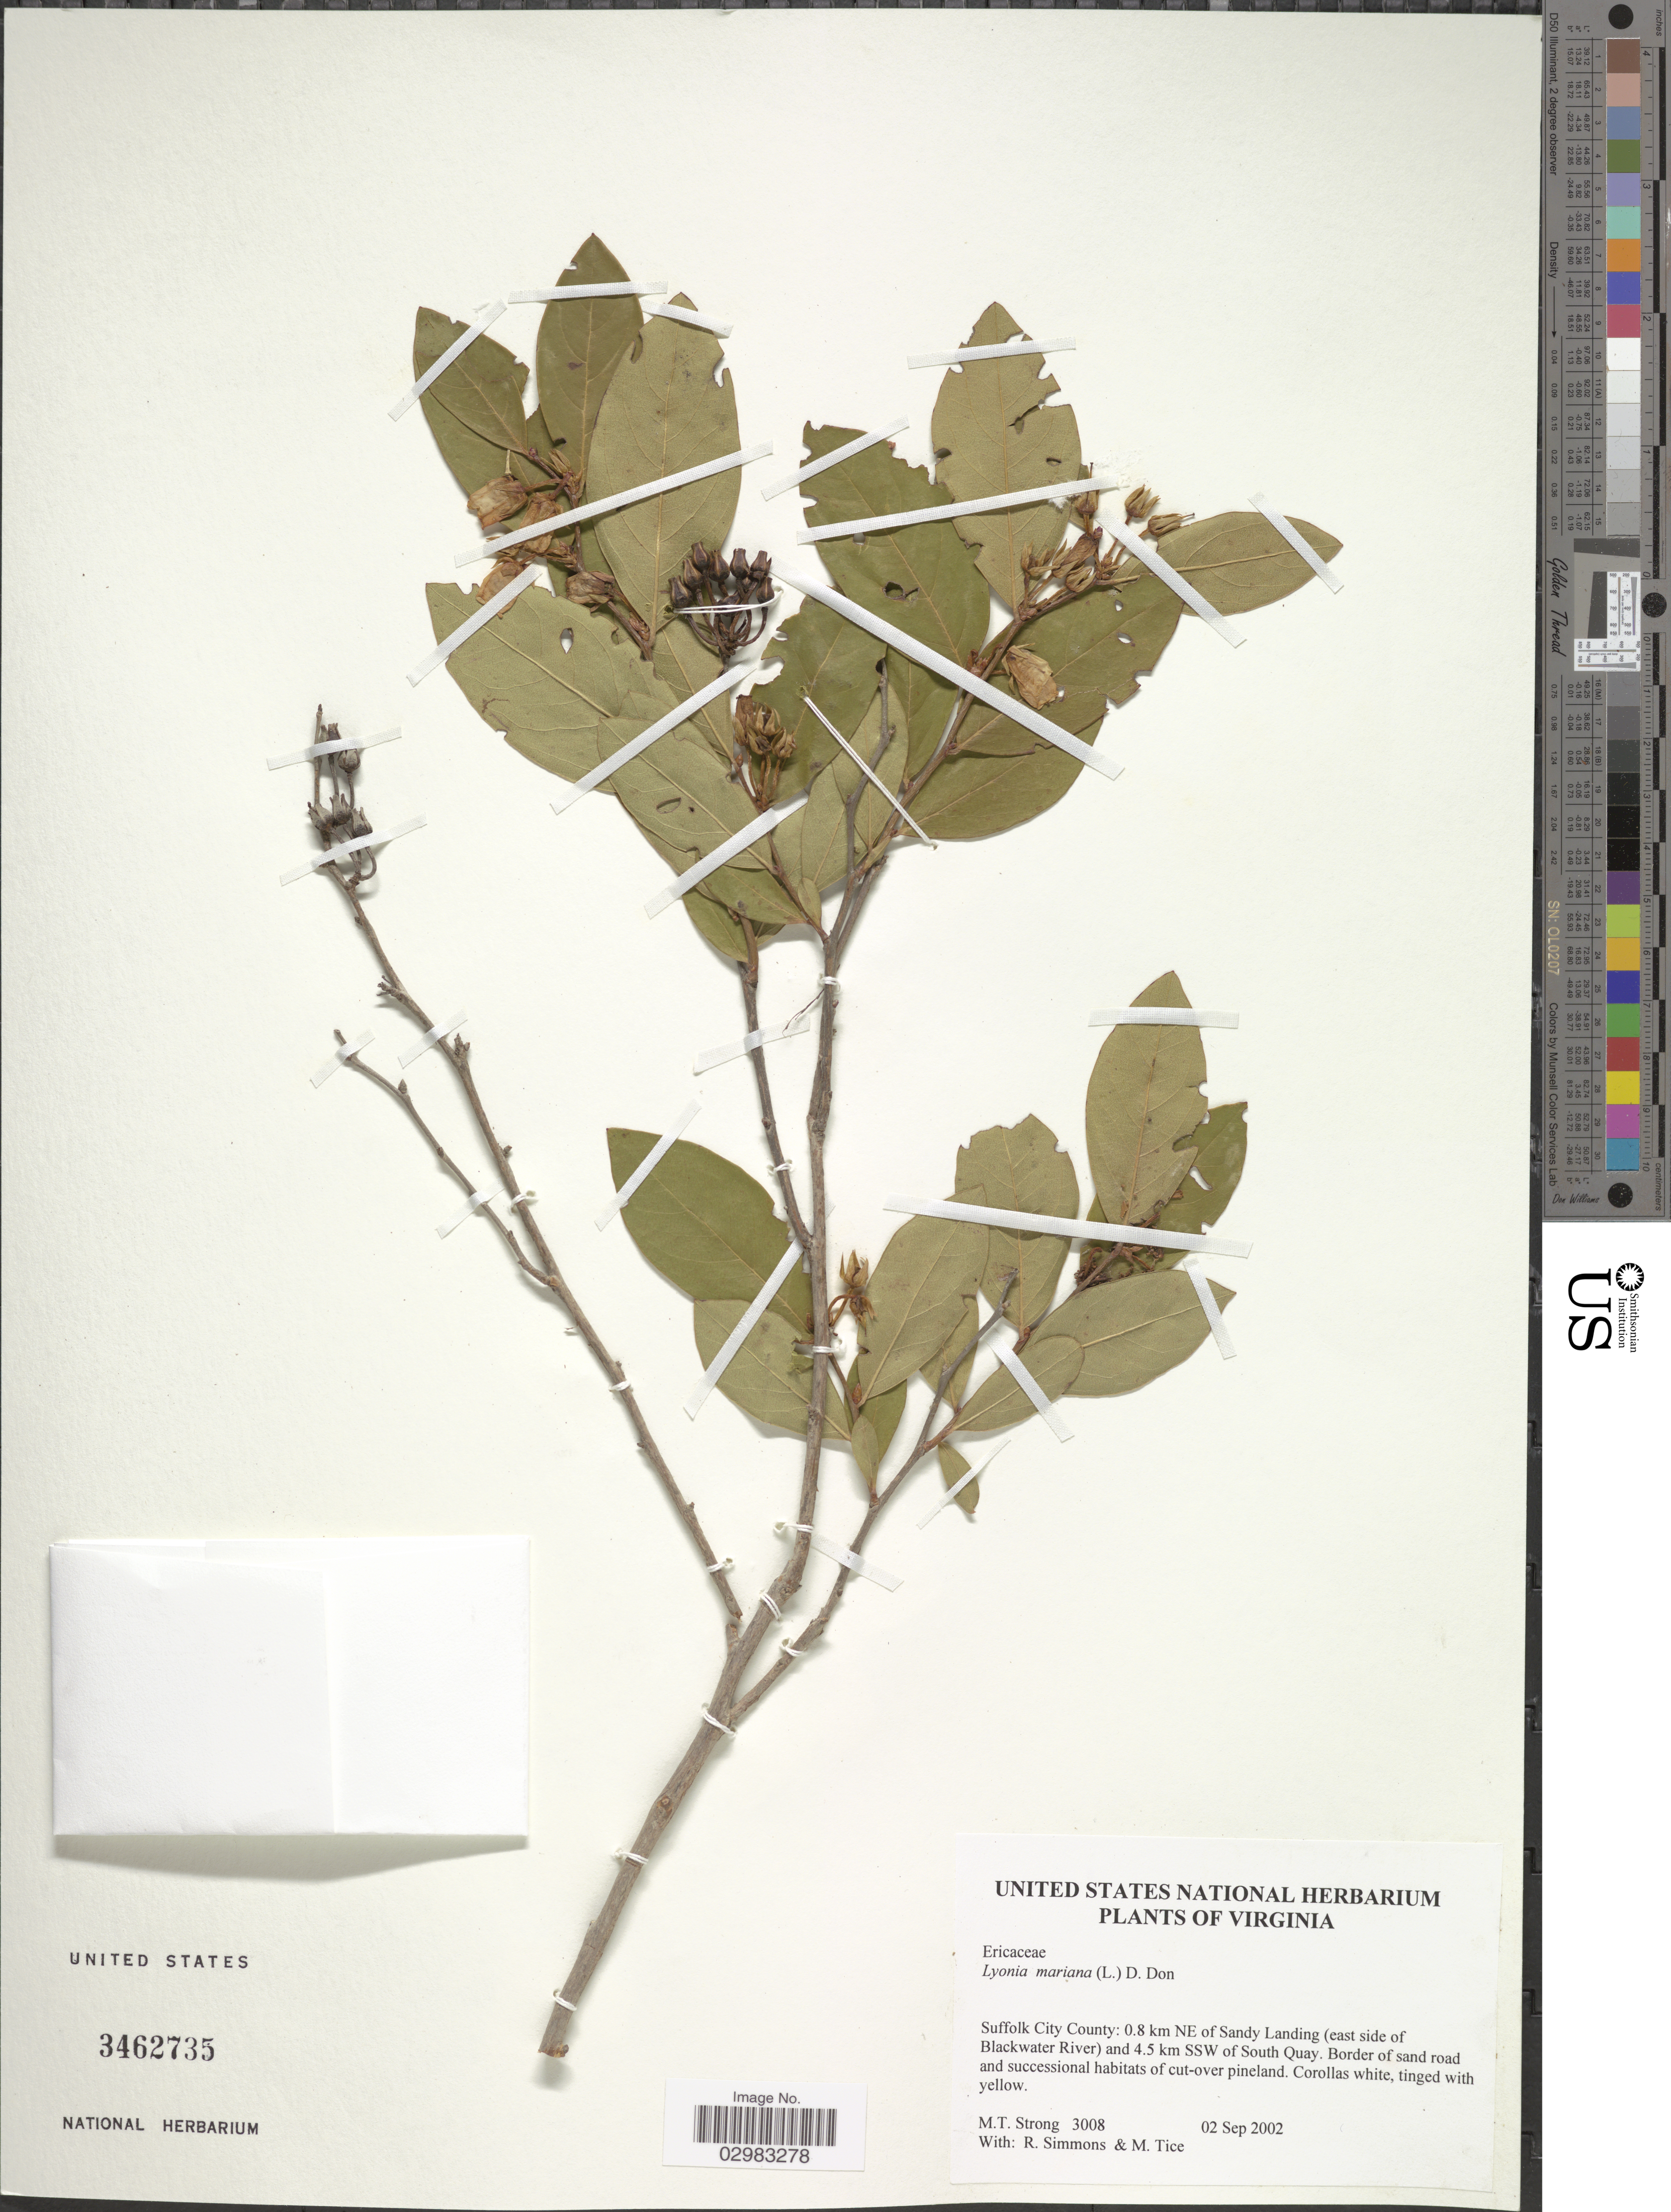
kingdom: Plantae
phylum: Tracheophyta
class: Magnoliopsida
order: Ericales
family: Ericaceae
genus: Lyonia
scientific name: Lyonia mariana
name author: (L.) D. Don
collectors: M. T. Strong, R. Simmons & M. Tice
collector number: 3008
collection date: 2002-09-02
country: United States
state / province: Virginia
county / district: City of Suffolk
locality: Suffolk City County: 0.8 km NE of Sandy Landing (east side of Blackwater River) and 4.5 km SSW of South Quay.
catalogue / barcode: US 3462735